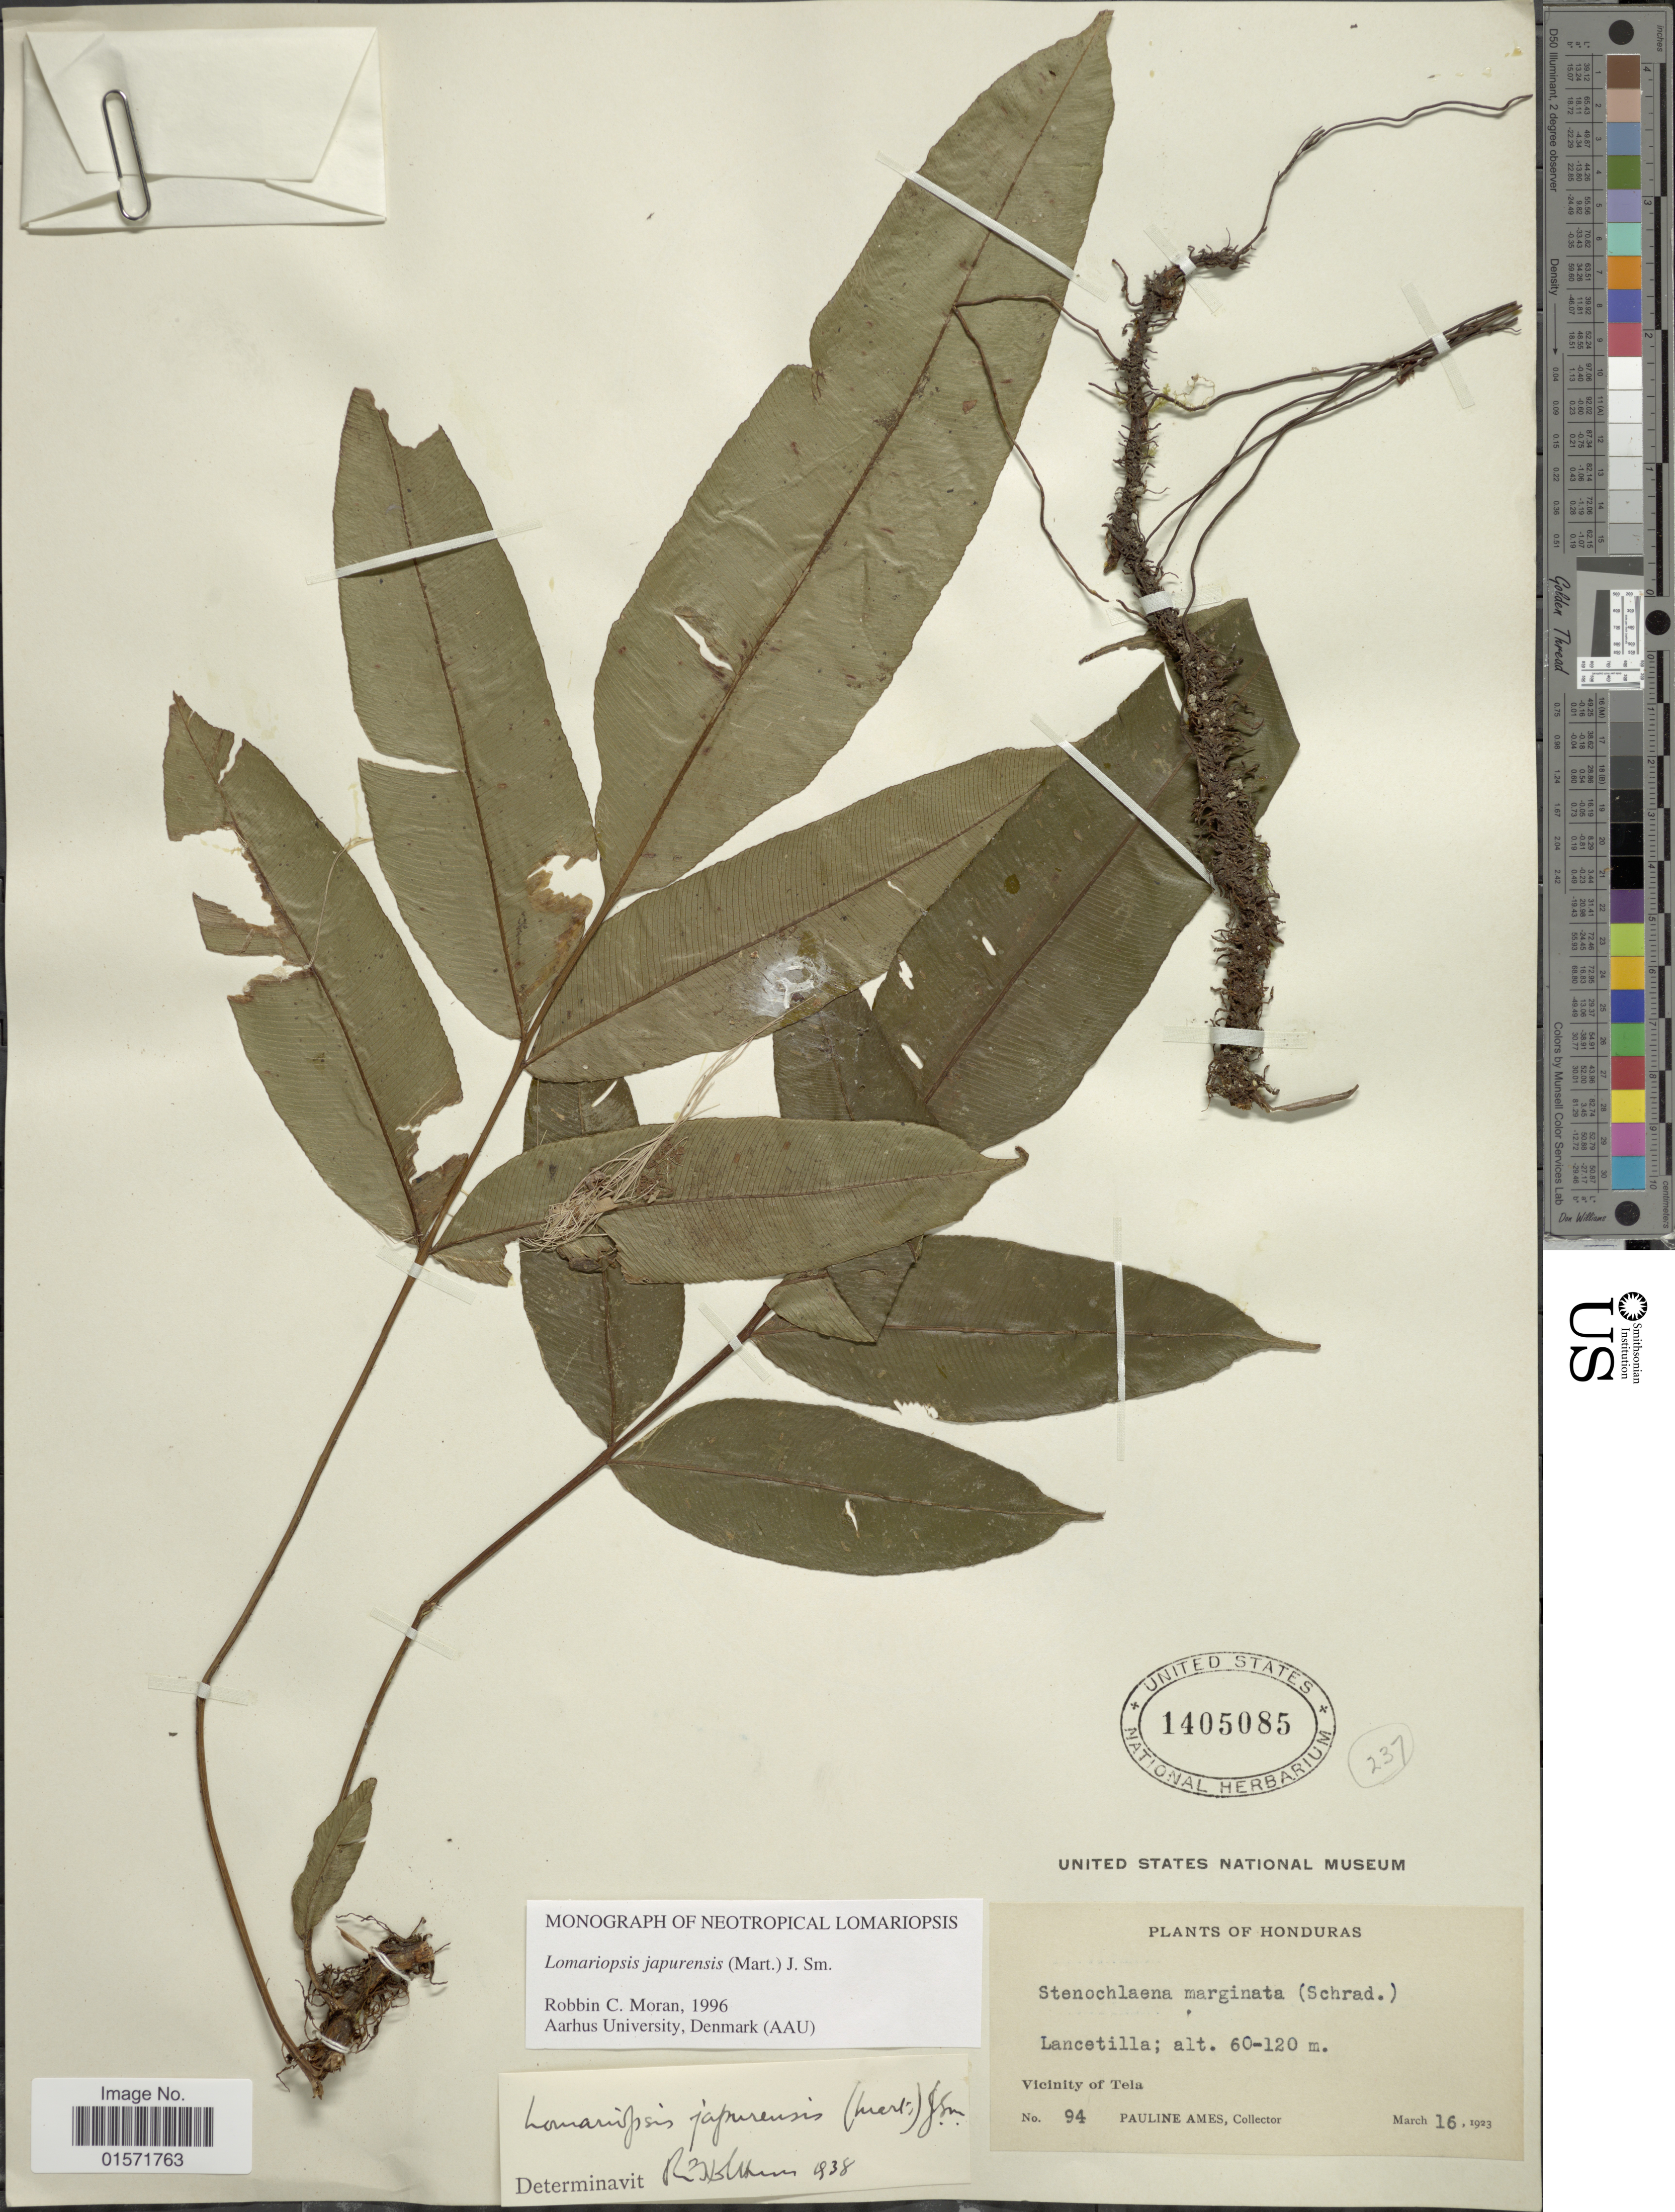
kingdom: Plantae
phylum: Tracheophyta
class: Polypodiopsida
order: Polypodiales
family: Lomariopsidaceae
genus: Lomariopsis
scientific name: Lomariopsis japurensis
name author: (Mart.) J. Sm.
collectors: P. Ames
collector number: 94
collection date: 1923-03-16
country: Honduras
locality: Lancetilla, Vicinity of Tela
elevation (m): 60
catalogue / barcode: US 1405085